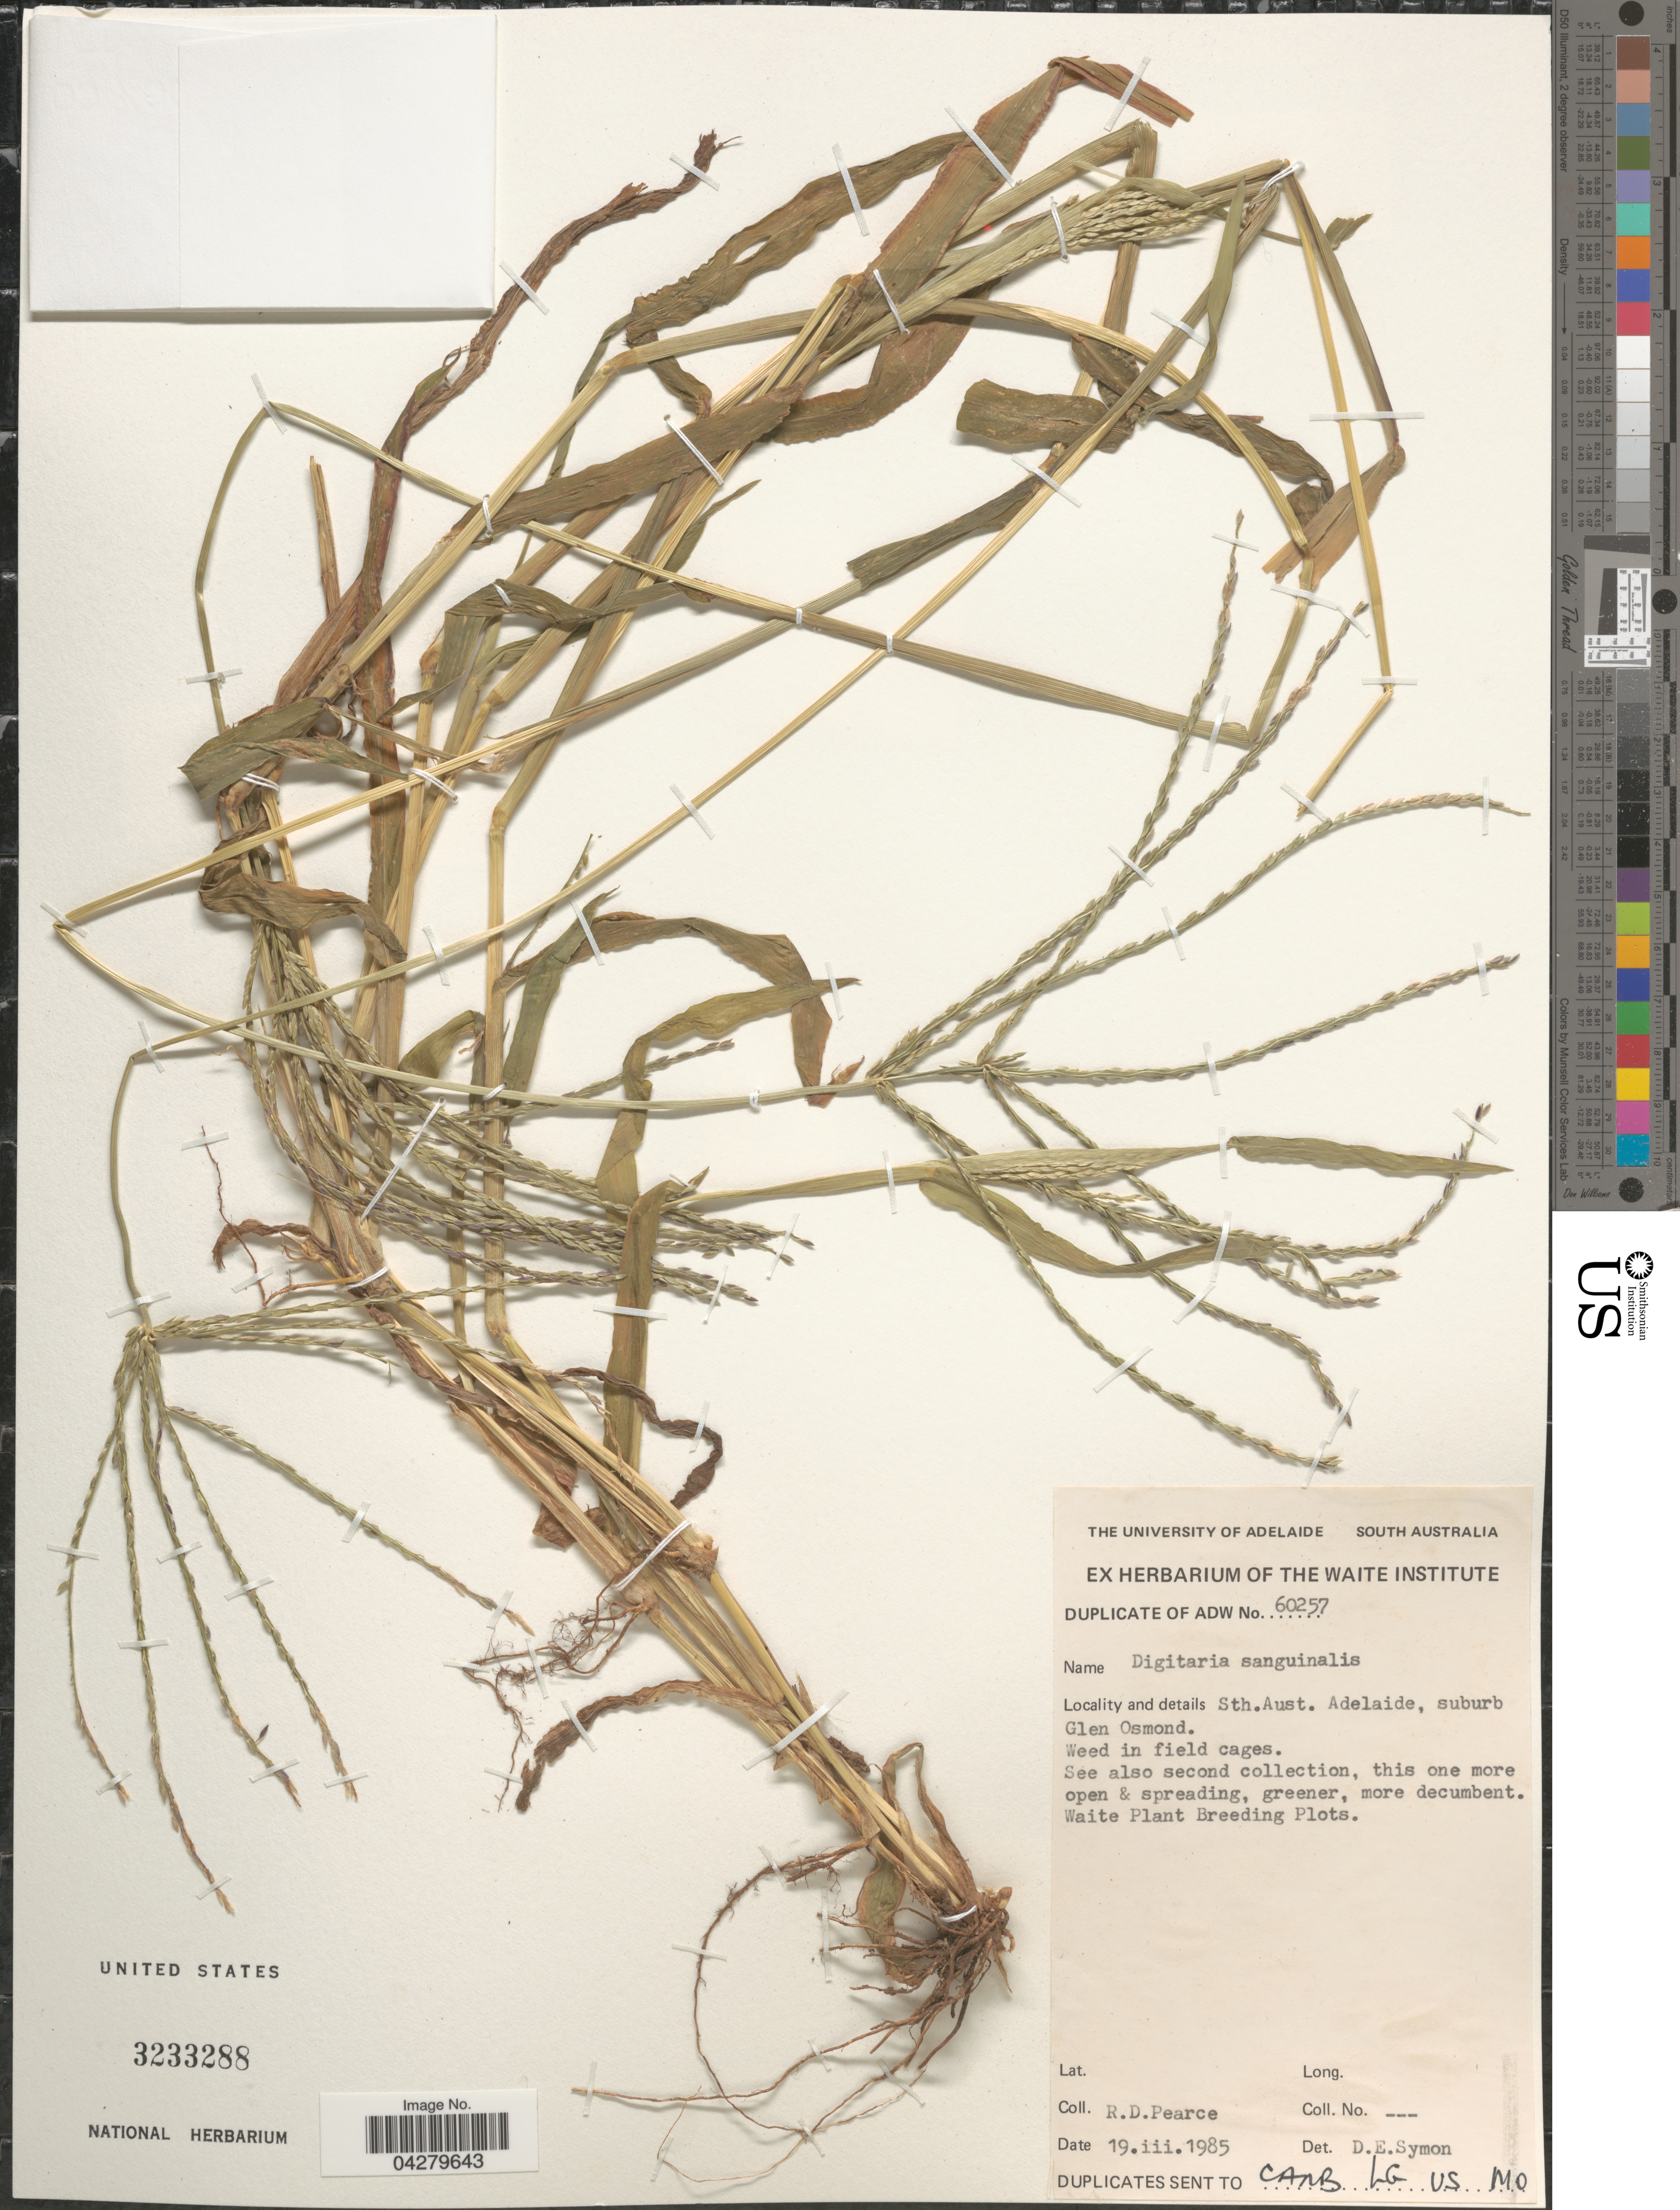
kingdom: Plantae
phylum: Tracheophyta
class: Liliopsida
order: Poales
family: Poaceae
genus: Digitaria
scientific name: Digitaria sanguinalis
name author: (L.) Scop.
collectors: R. Pearce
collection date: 1985-03-19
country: Australia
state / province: South Australia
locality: Sth.Aust. Adelaide, suburb Glen Osmond. Waite Plant Breeding Plots.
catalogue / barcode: US 3233288